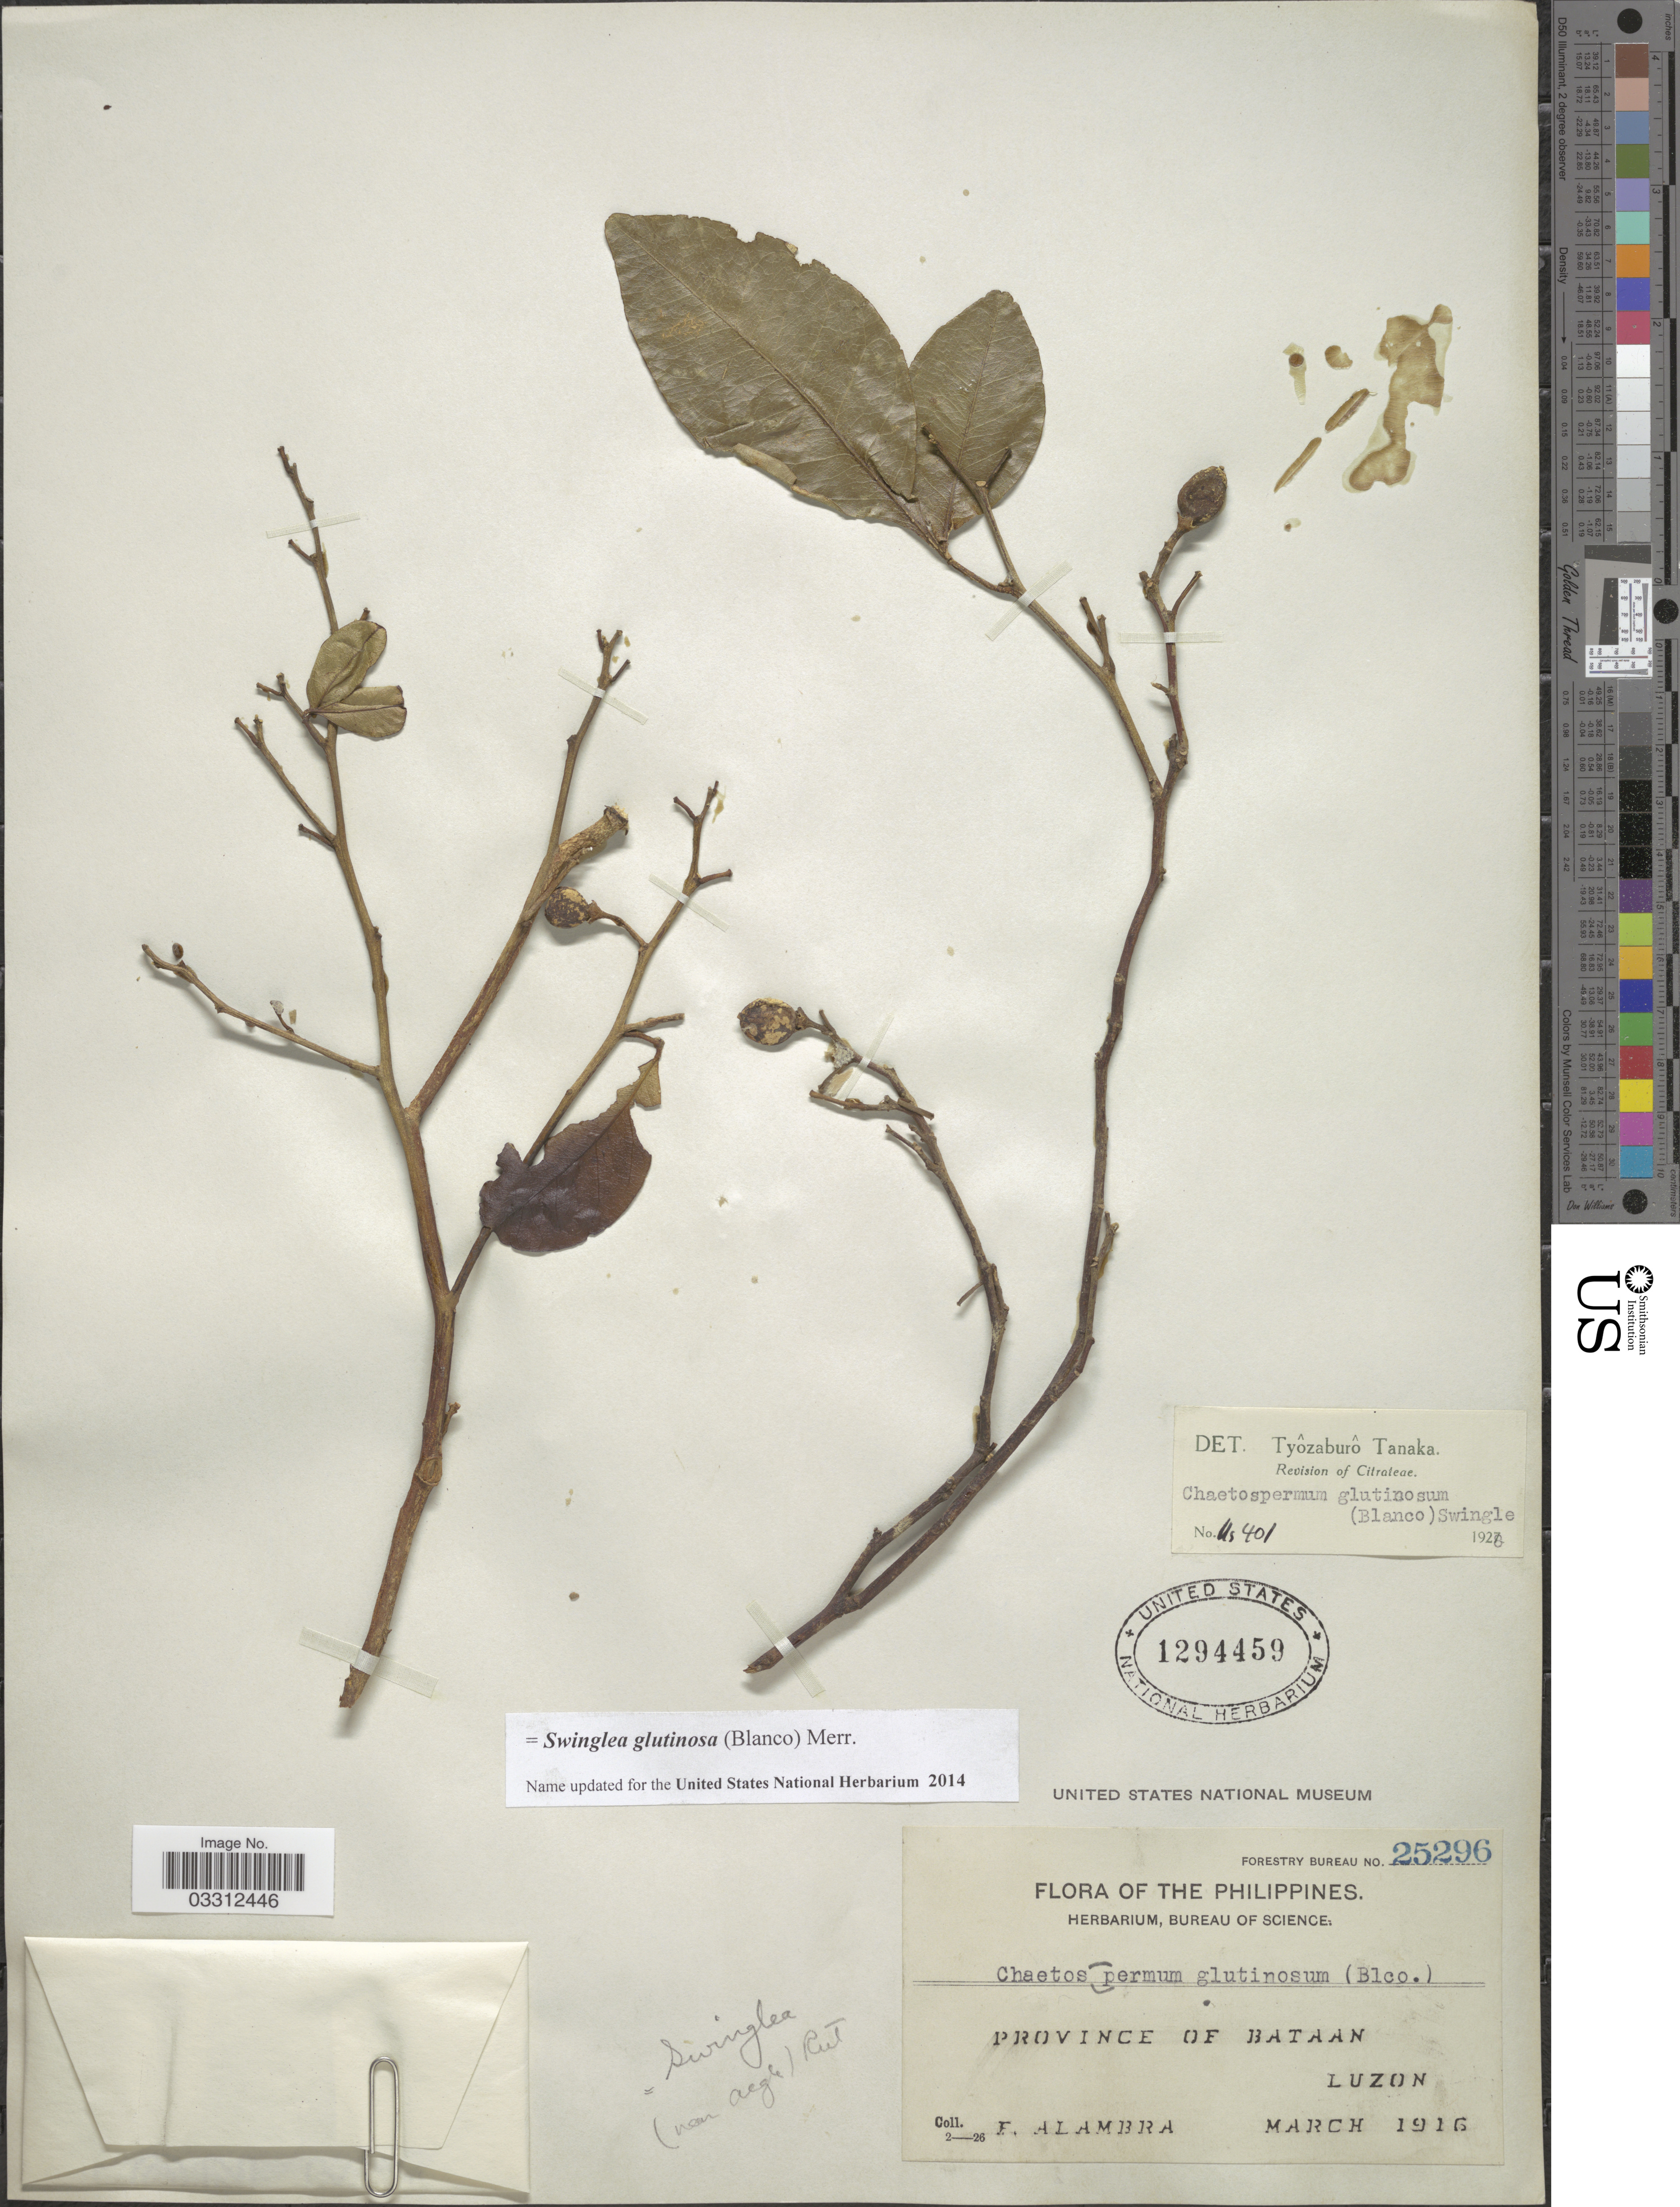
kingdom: Plantae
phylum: Tracheophyta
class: Magnoliopsida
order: Sapindales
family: Rutaceae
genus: Swinglea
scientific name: Swinglea glutinosa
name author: (Blanco) Merr.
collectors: F. Alambra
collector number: Forestry Bureau 25296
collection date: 1916-03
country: Philippines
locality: Province of Bataan. Luzon.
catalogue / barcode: US 1294459